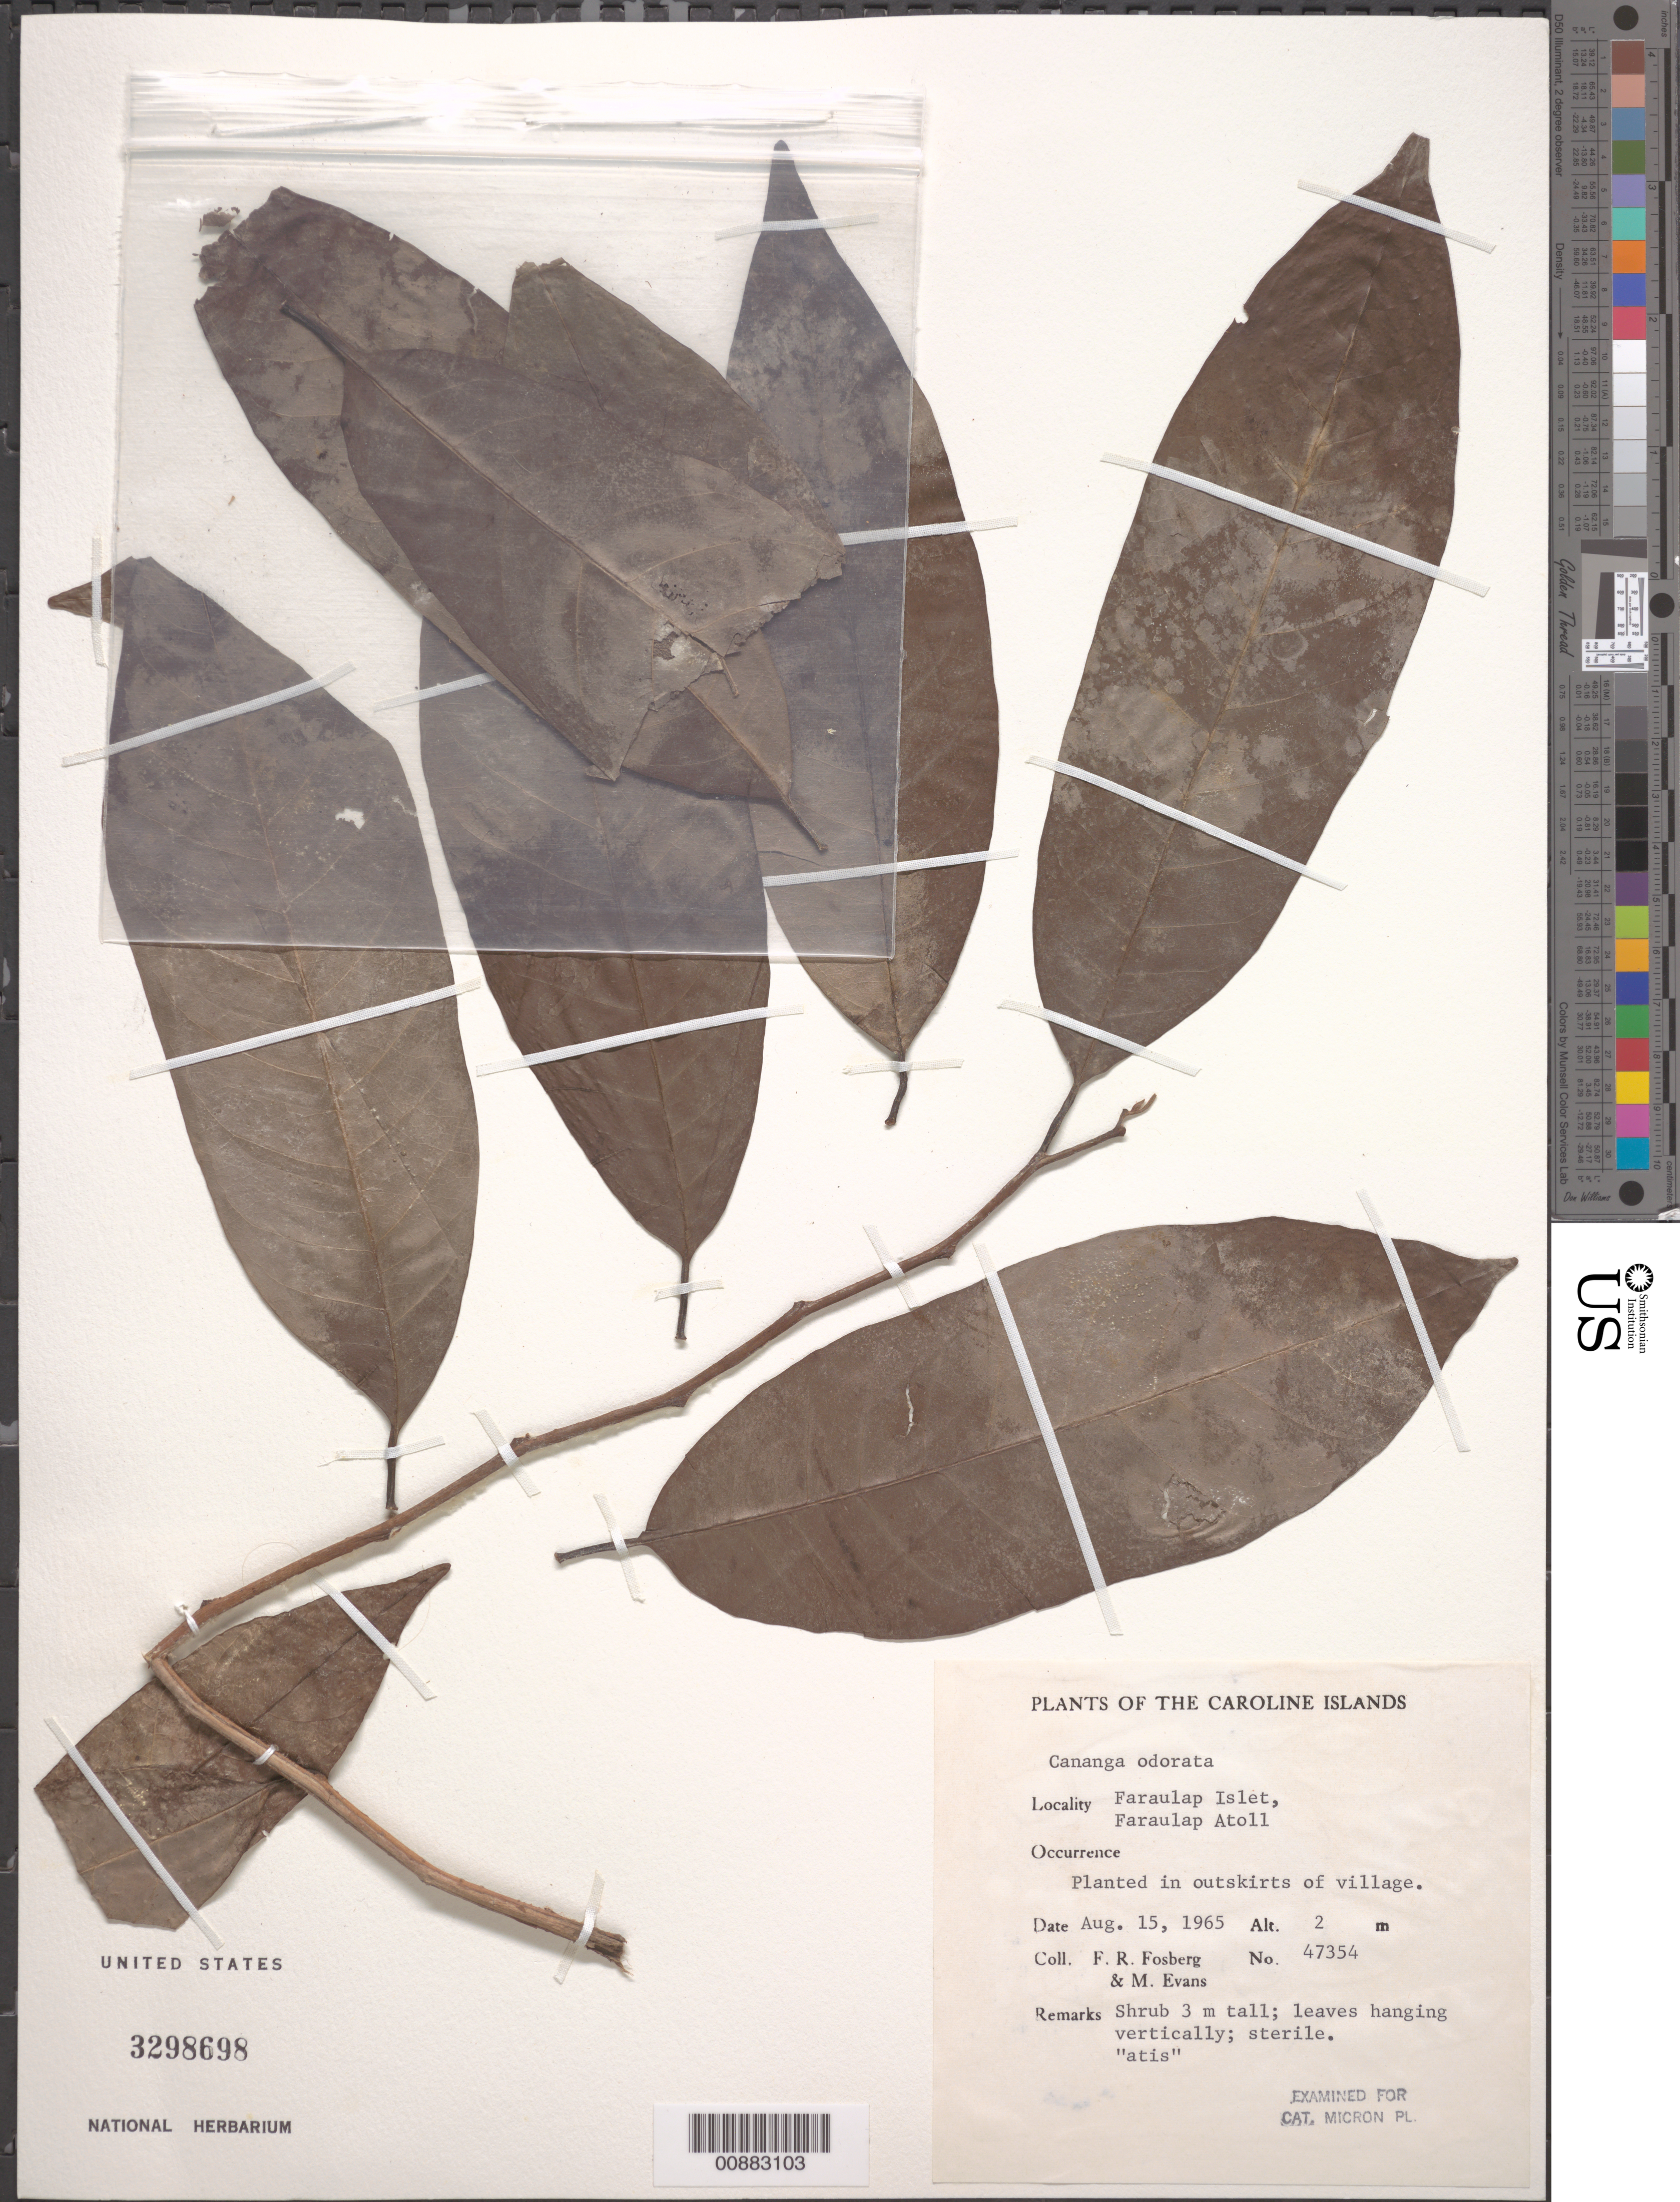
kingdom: Plantae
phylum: Tracheophyta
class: Magnoliopsida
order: Magnoliales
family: Annonaceae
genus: Cananga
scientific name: Cananga odorata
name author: (Lam.) Hook. f. & Thomson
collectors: F. R. Fosberg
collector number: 47354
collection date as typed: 15 Aug 1965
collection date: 1965-08-15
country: Micronesia, Federated States of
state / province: Yap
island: Faraulep Atoll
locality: Faraulap Islet, Faraulap Atoll, planted in outskirts of village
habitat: planted in outskirts of village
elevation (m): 2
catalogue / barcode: US 3298698